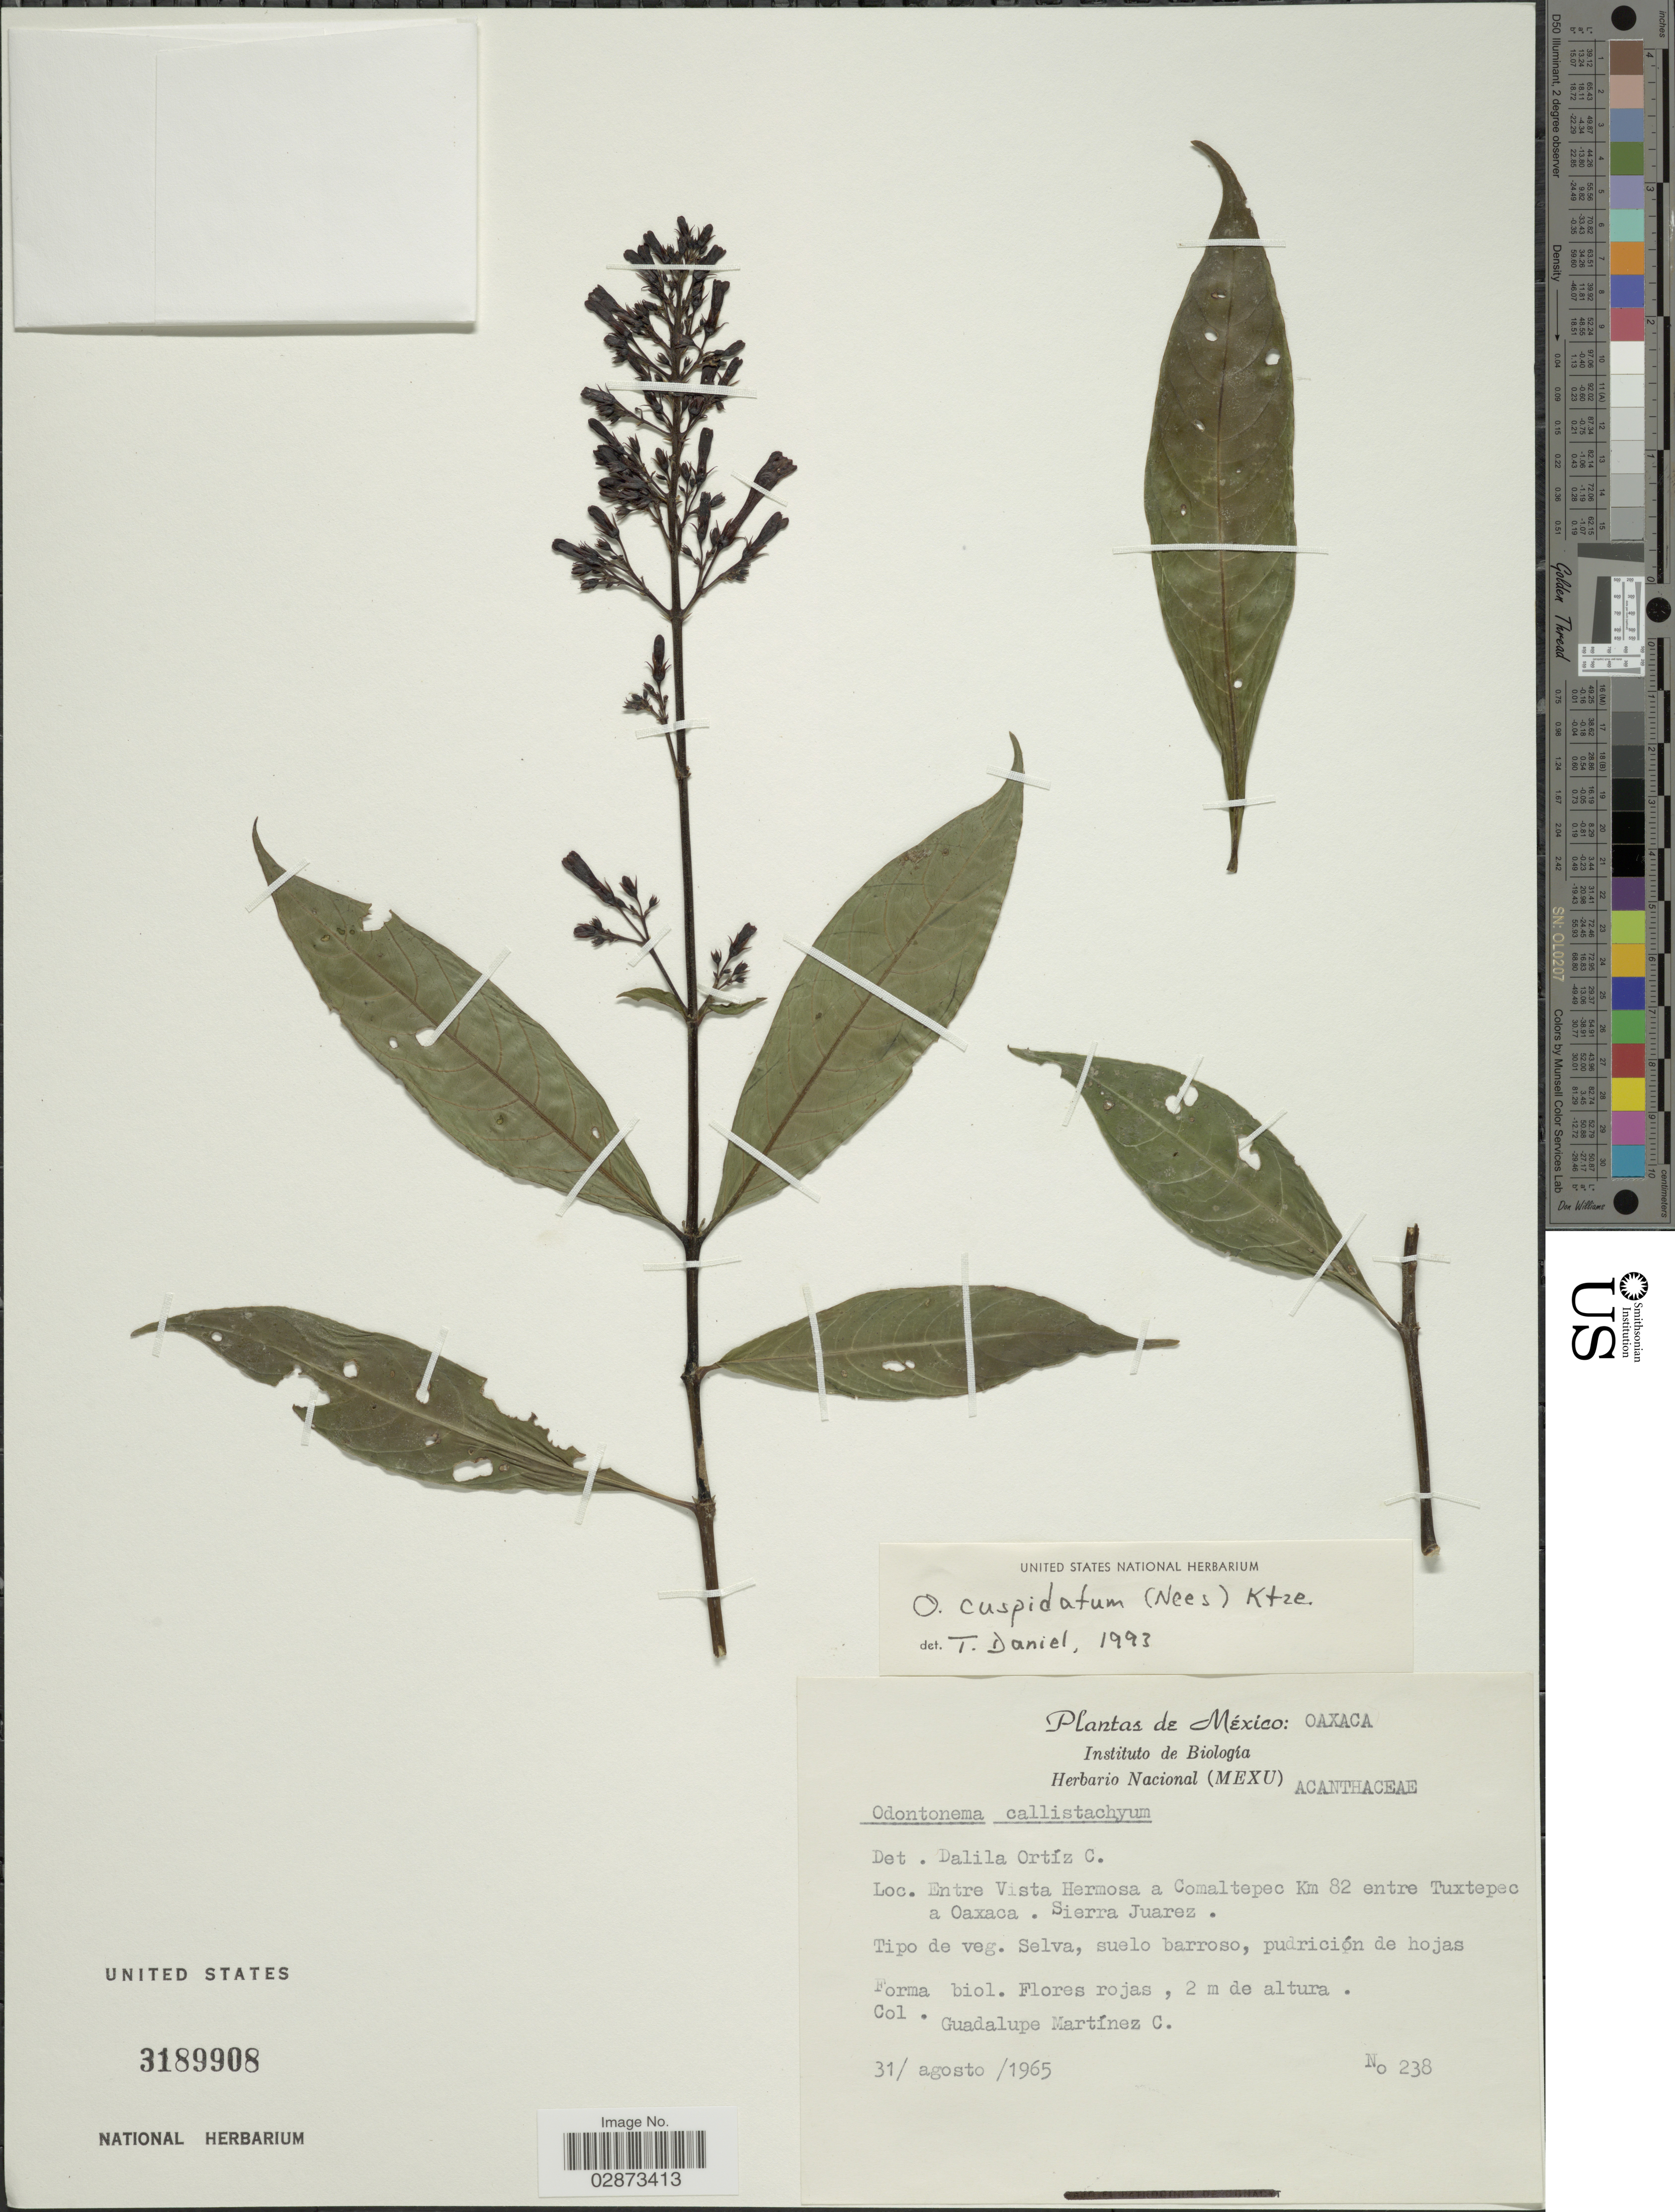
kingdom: Plantae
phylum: Tracheophyta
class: Magnoliopsida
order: Lamiales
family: Acanthaceae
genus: Odontonema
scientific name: Odontonema cuspidatum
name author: (Nees) Kuntze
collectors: G. Martinez C.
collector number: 238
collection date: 1965-08-31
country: Mexico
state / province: Oaxaca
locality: Entre Vista Hermosa a Comaltepec Km 82 entre Tuxtepec a Oaxaca, Sierra Juarez.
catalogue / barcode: US 3189908